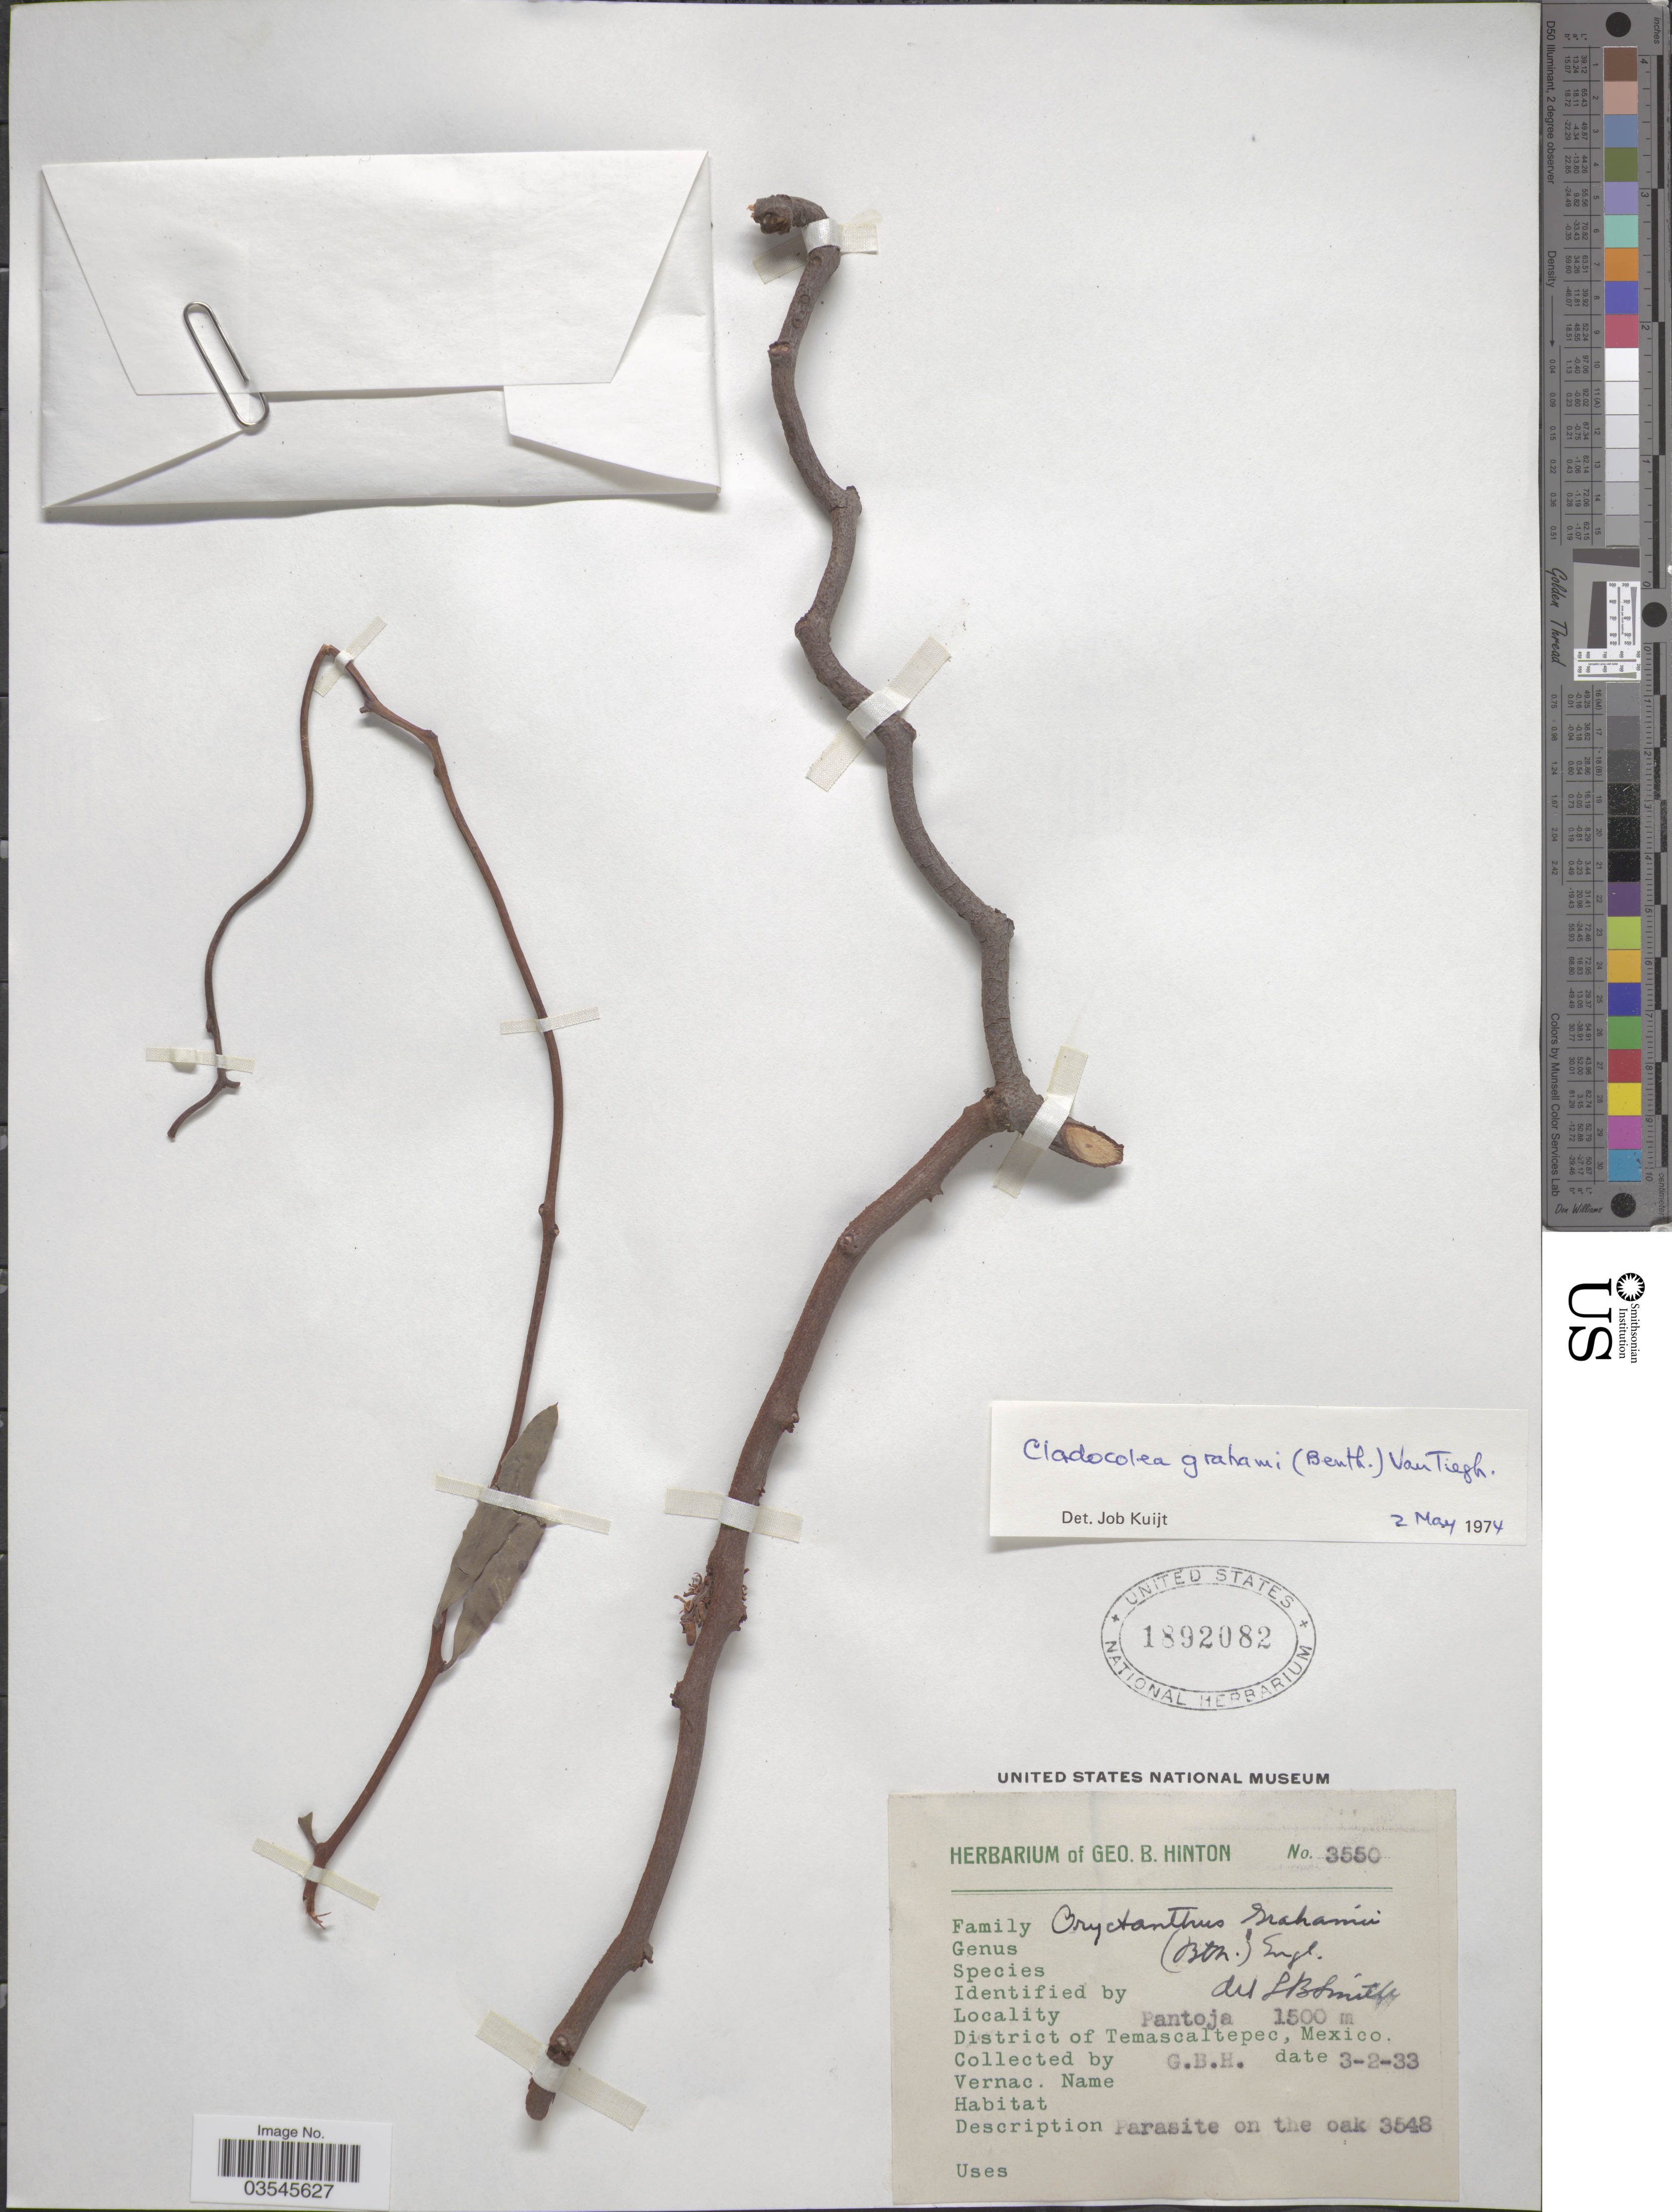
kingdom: Plantae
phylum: Tracheophyta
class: Magnoliopsida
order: Santalales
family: Loranthaceae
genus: Cladocolea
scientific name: Cladocolea grahamii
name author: (Benth.) Tiegh.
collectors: G. B. Hinton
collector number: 3550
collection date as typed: Transcribed d/m/y: 3/2/33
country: Mexico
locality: Pantoja, District of Temascaltepec.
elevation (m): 1500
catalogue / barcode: US 1892082